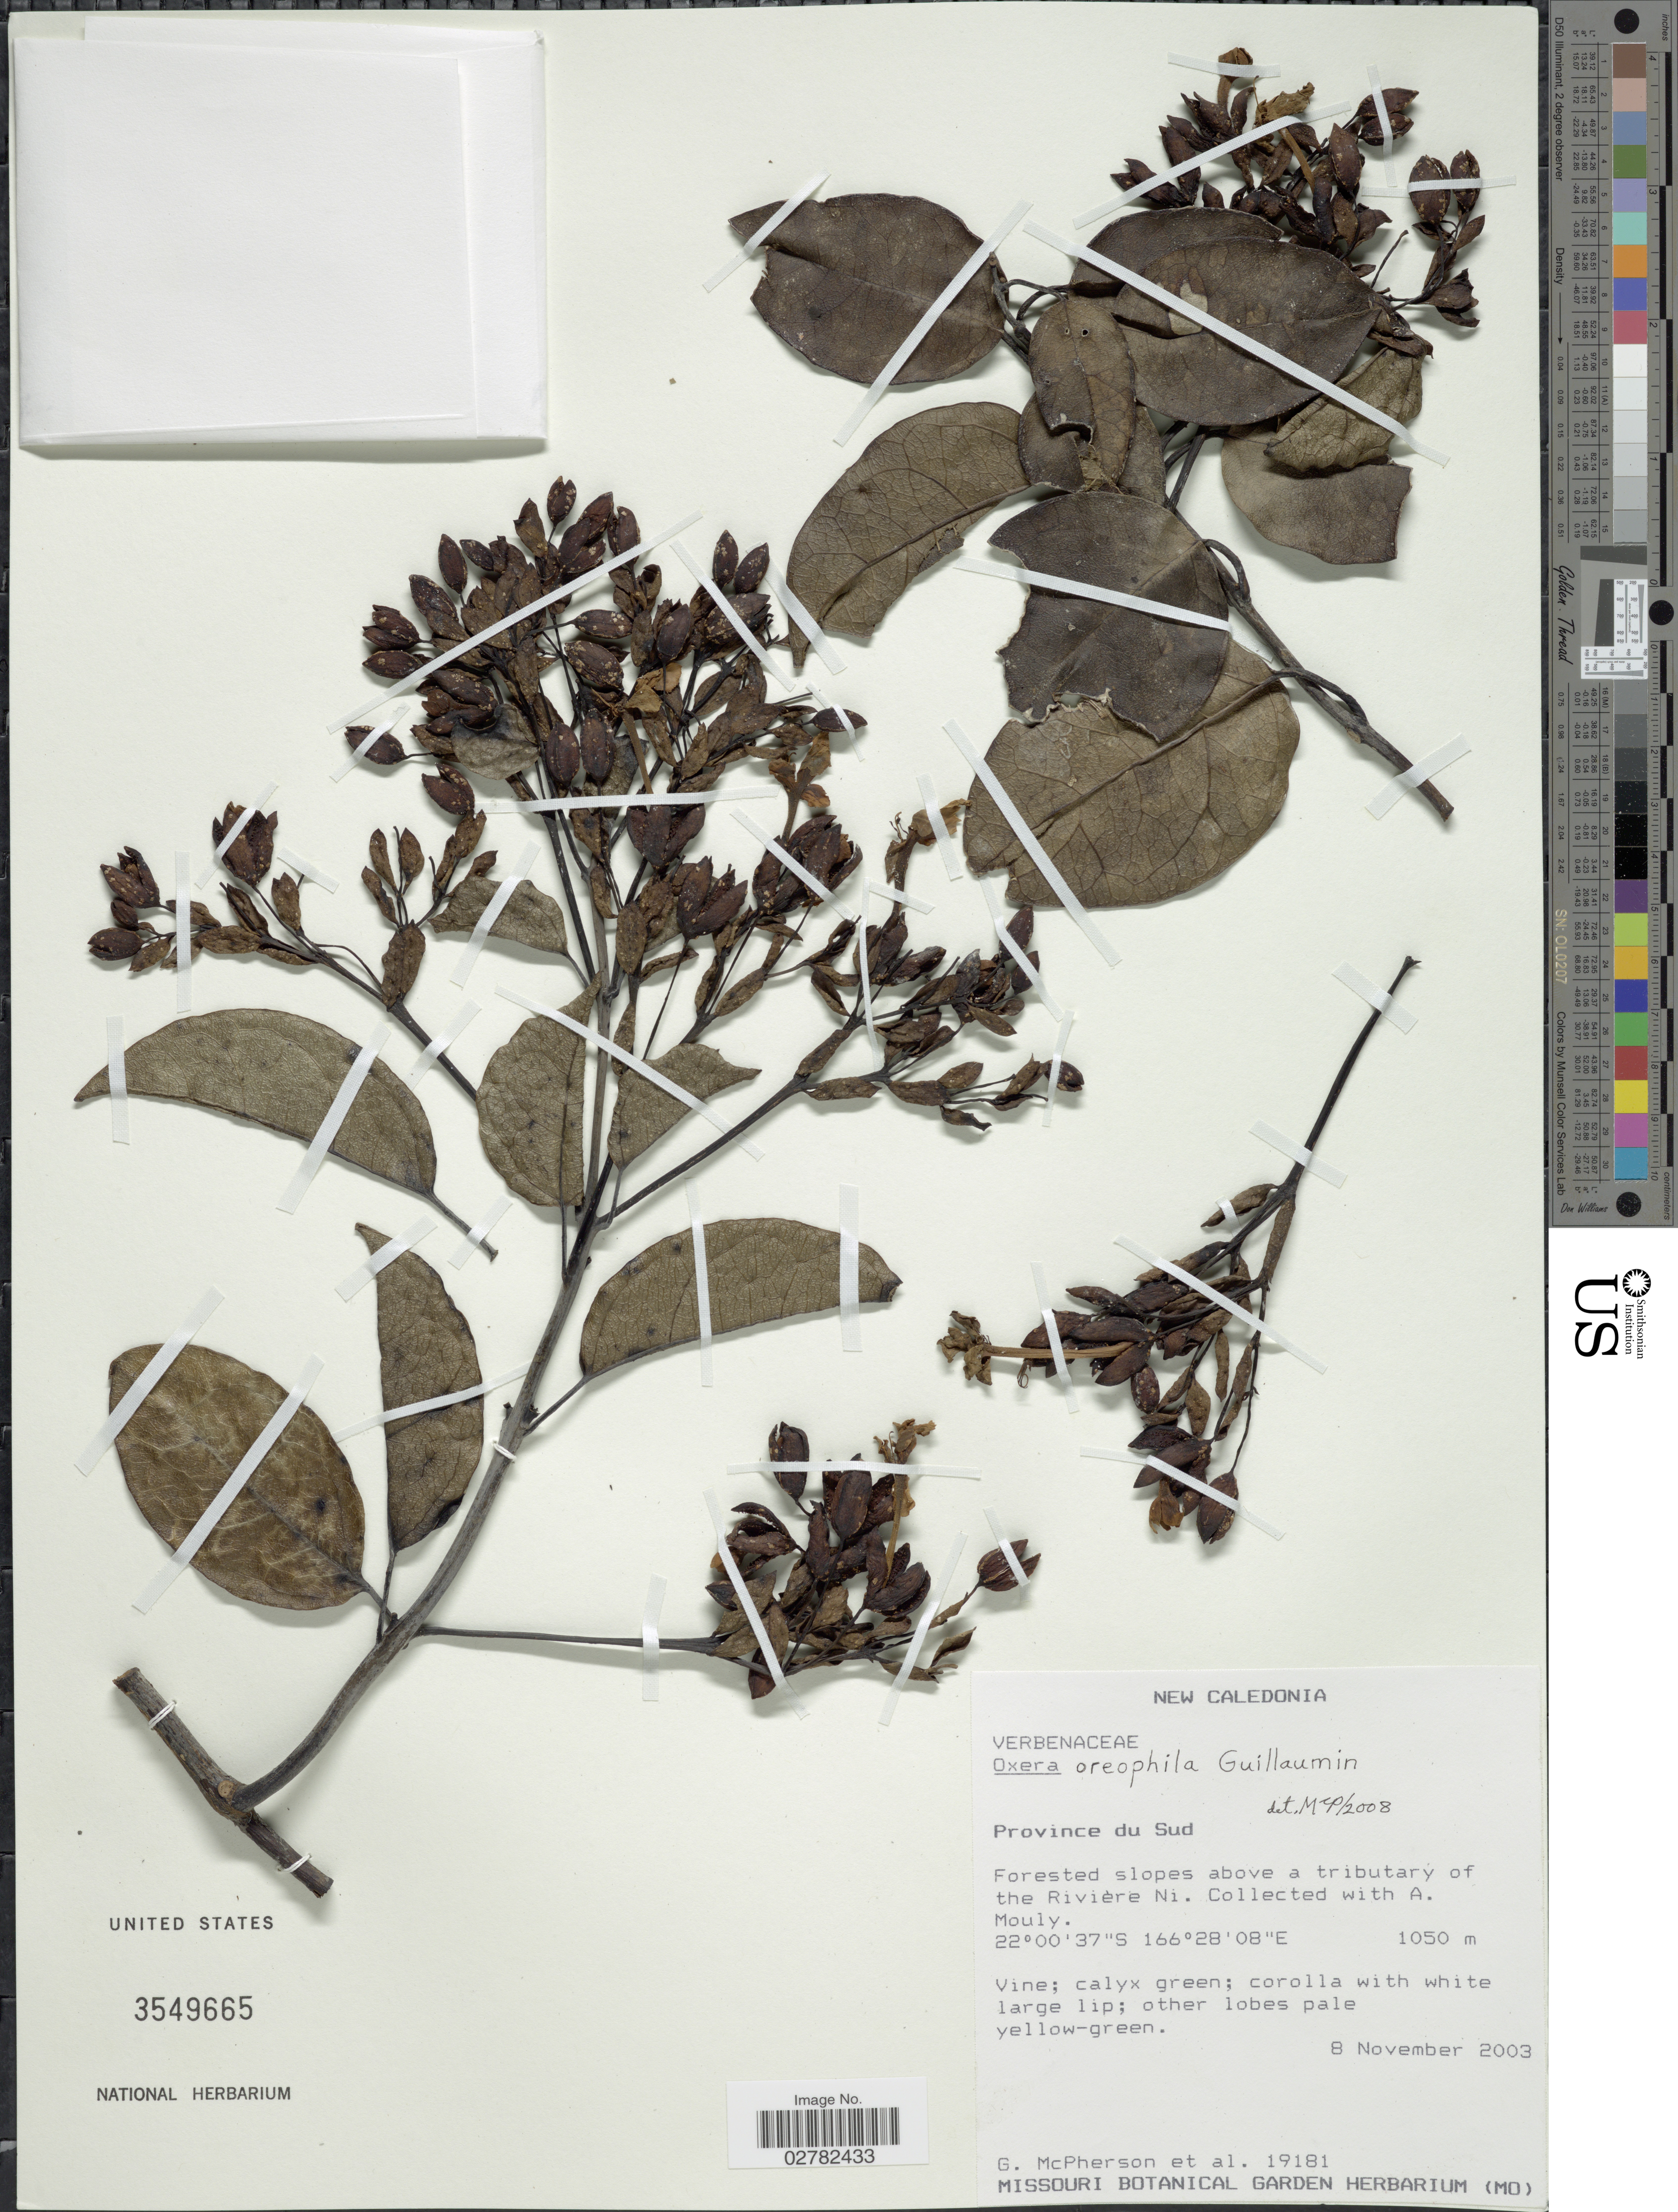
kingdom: Plantae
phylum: Tracheophyta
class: Magnoliopsida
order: Lamiales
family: Lamiaceae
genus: Oxera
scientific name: Oxera oreophila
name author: Guillaumin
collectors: G. McPherson & A. Mouly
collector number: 19181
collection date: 2003-11-08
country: New Caledonia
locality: Province du Sud, Forested slopes above a tributary of the Rivière Ni.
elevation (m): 1050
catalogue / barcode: US 3549665